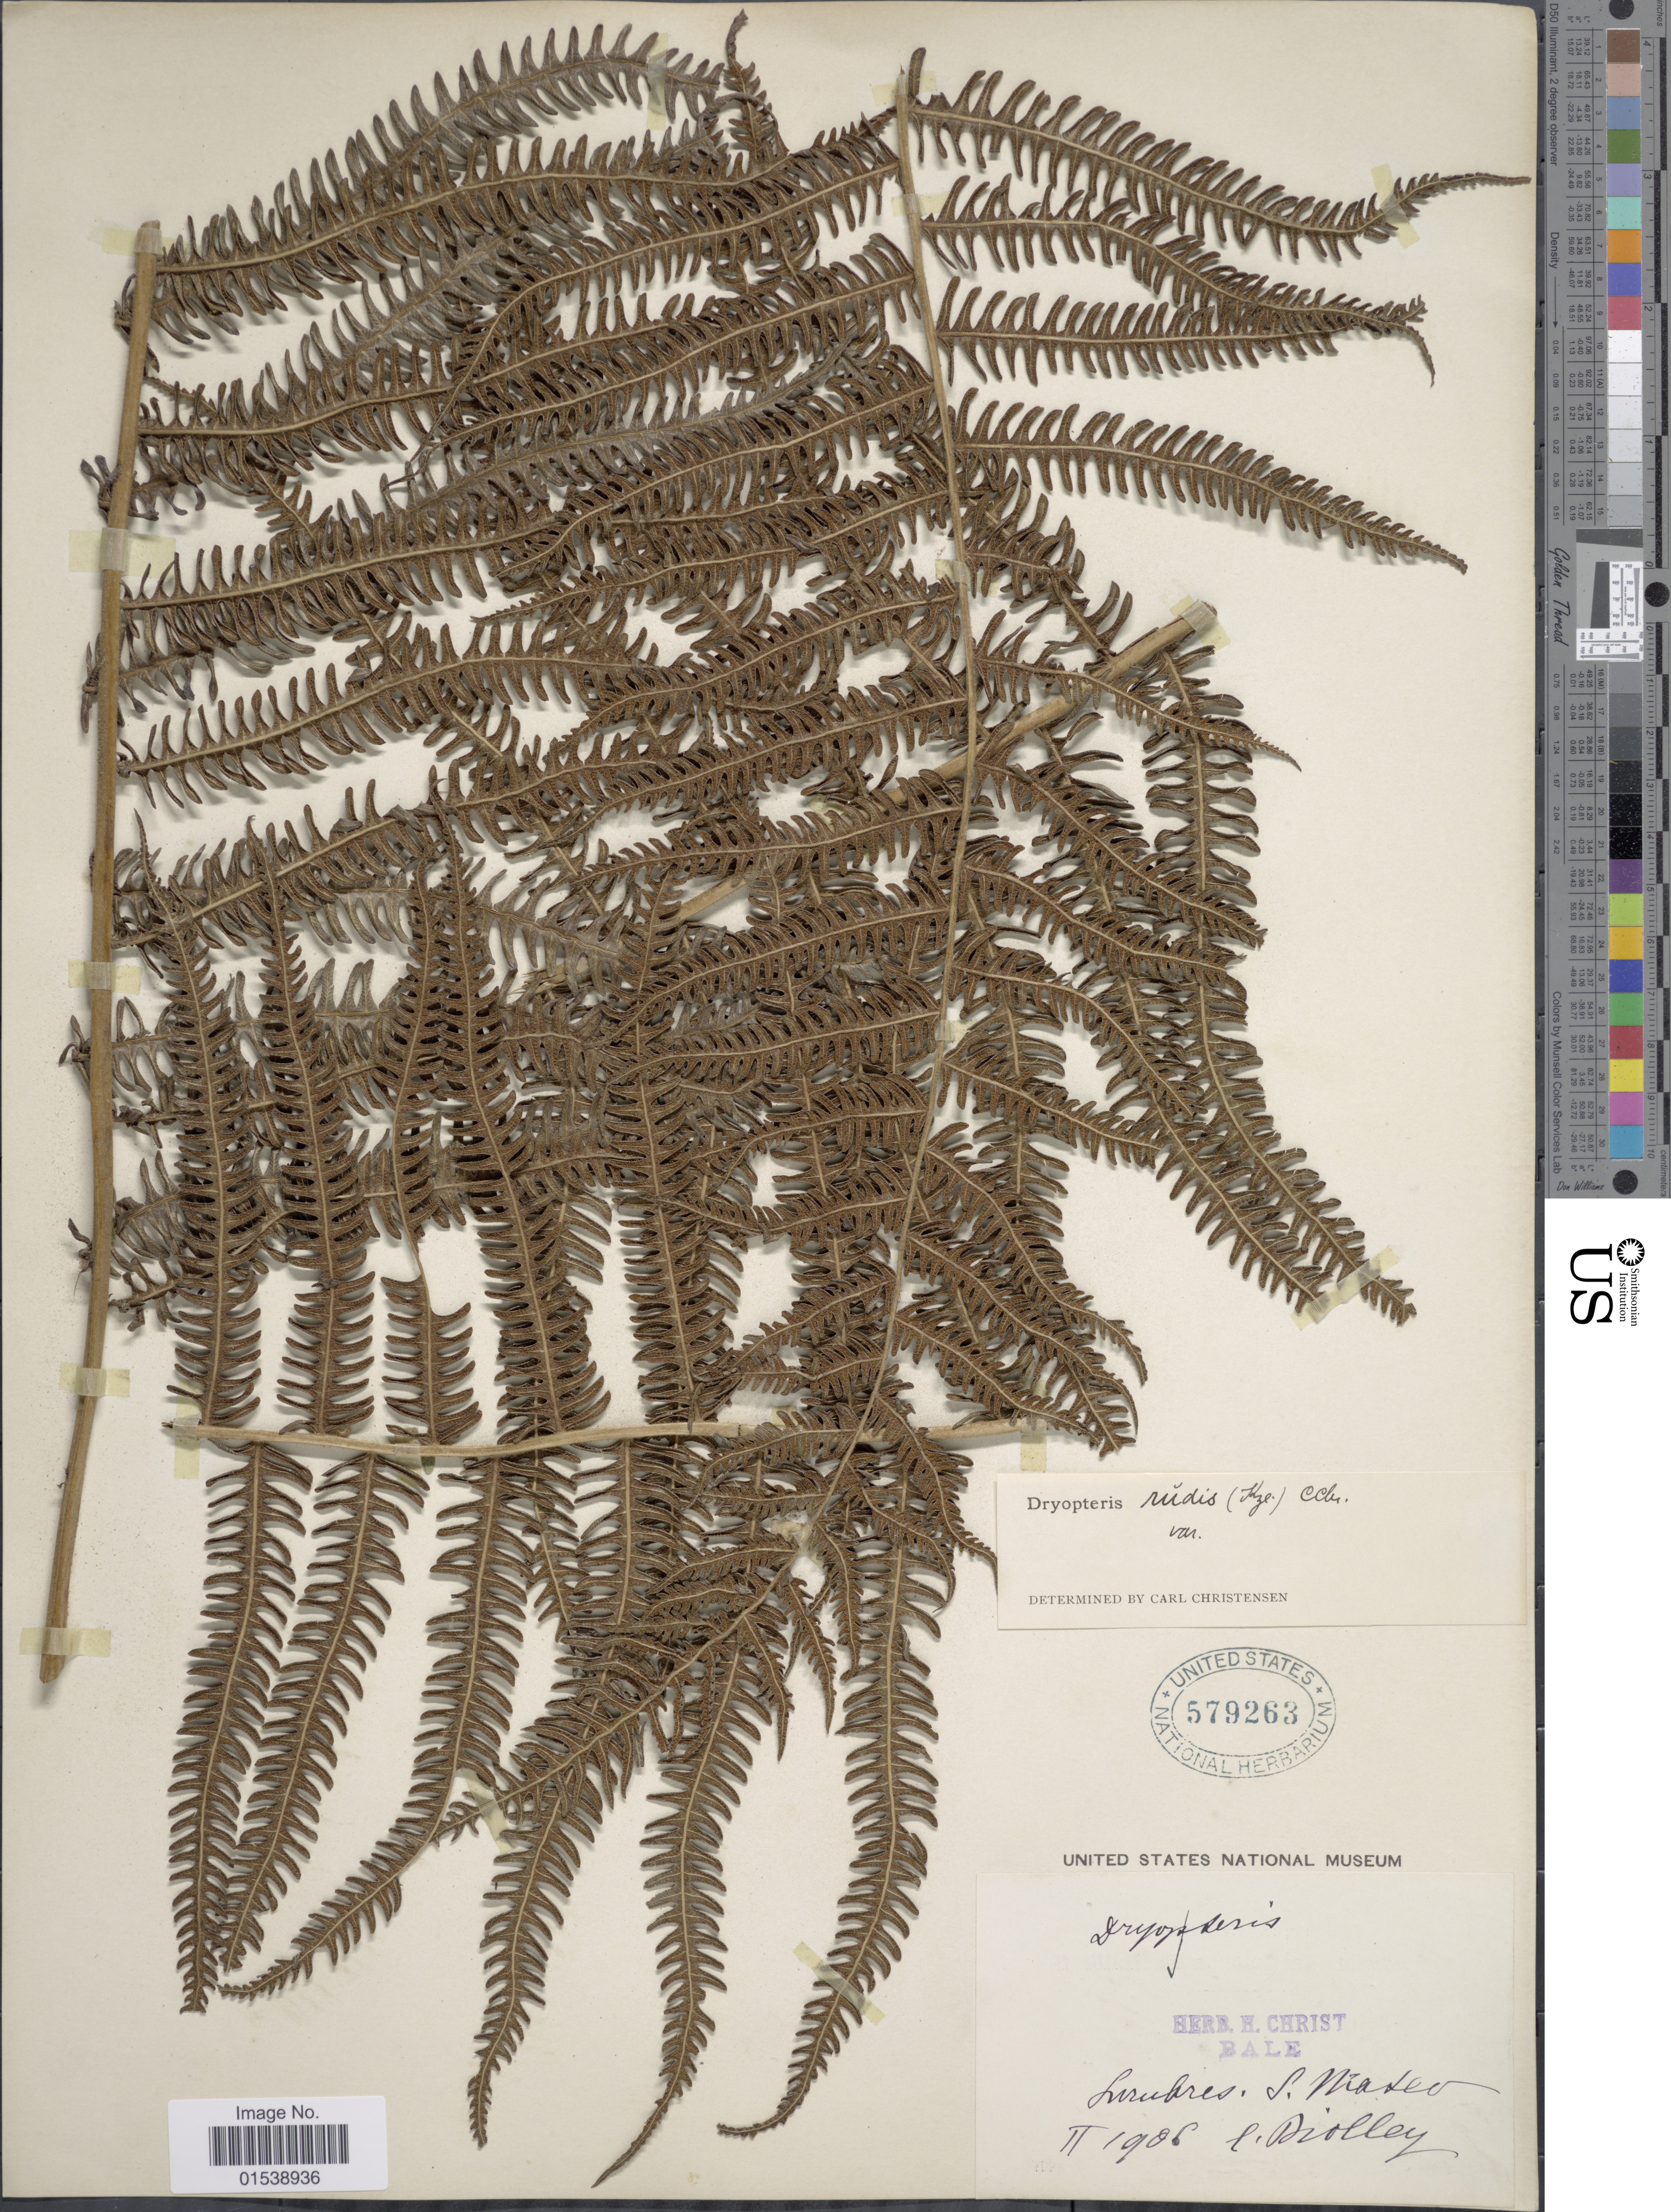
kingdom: Plantae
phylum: Tracheophyta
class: Polypodiopsida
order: Polypodiales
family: Thelypteridaceae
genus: Amauropelta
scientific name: Amauropelta rudis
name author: (Kunze) Pic. Serm.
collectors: Biolley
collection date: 1906-02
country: Costa Rica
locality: Surubres, S. Mateo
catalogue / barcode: US 579263